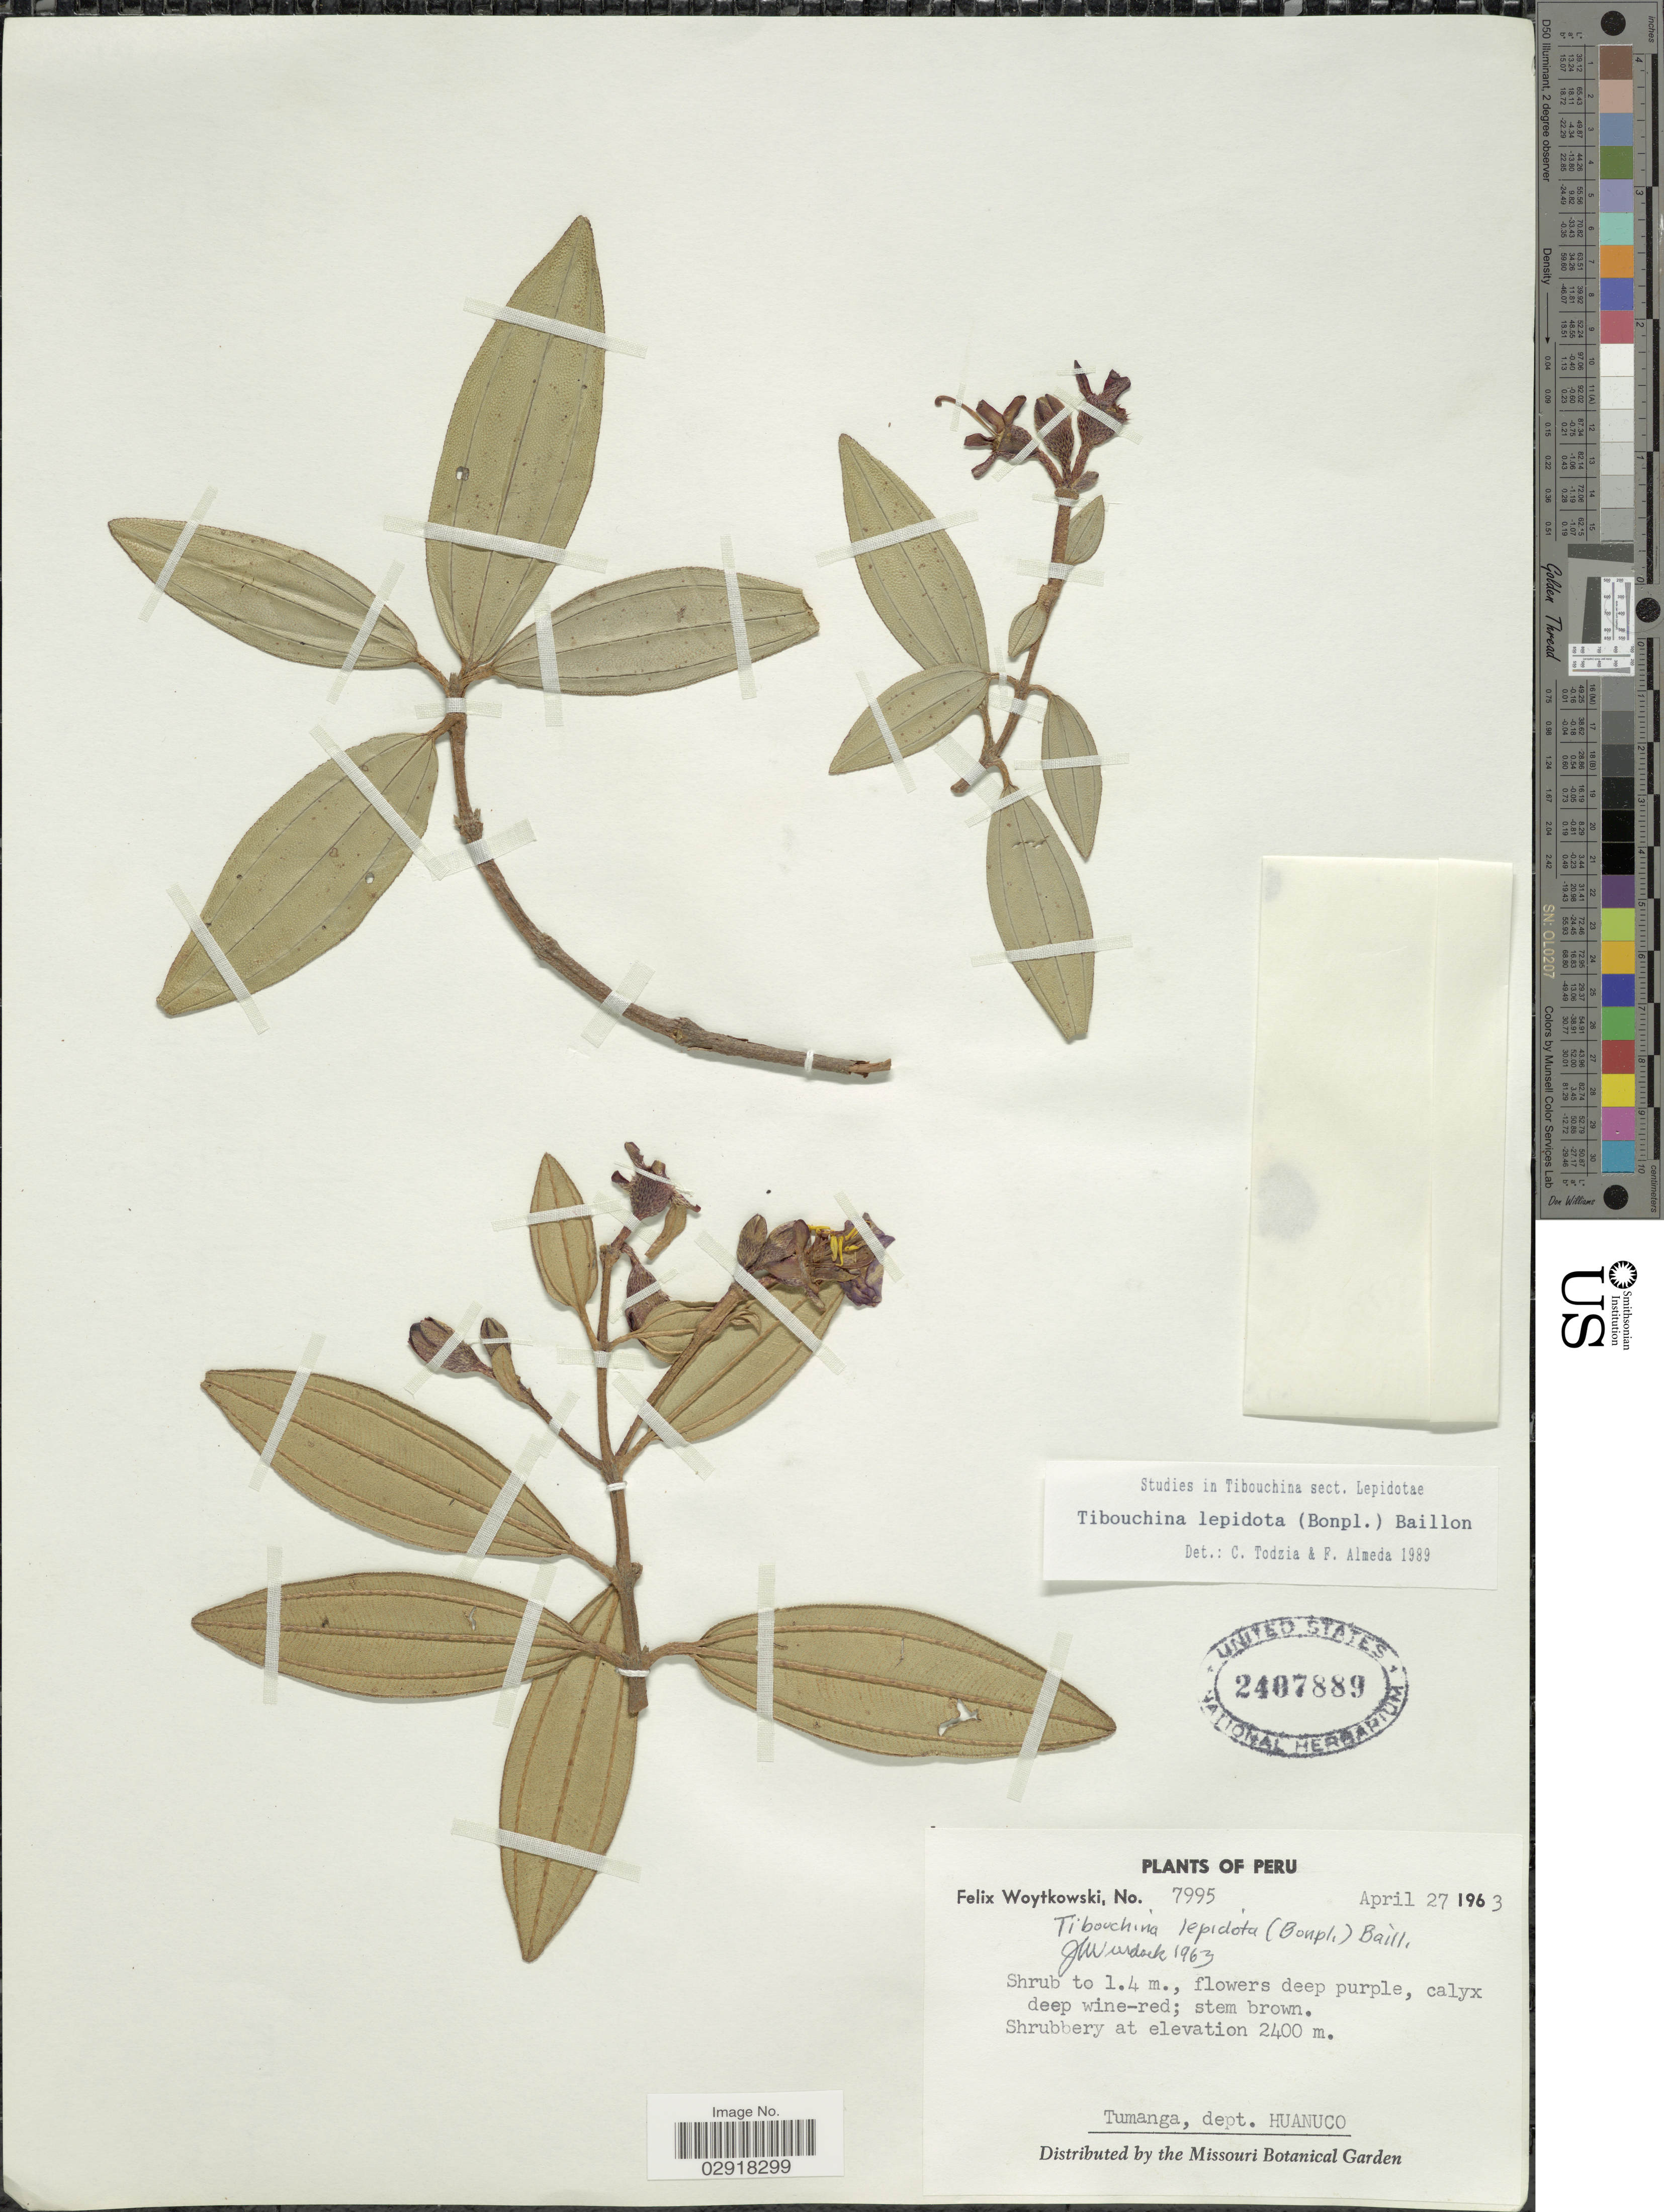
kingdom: Plantae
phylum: Tracheophyta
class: Magnoliopsida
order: Myrtales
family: Melastomataceae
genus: Andesanthus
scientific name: Andesanthus lepidotus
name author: (Humb. & Bonpl.) P.J.F. Guim. & Michelang.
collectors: F. Woytkowski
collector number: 7995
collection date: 1963-04-27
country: Peru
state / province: Huánuco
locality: Tumanga, dept. Huanuco.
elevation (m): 2400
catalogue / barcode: US 2407889